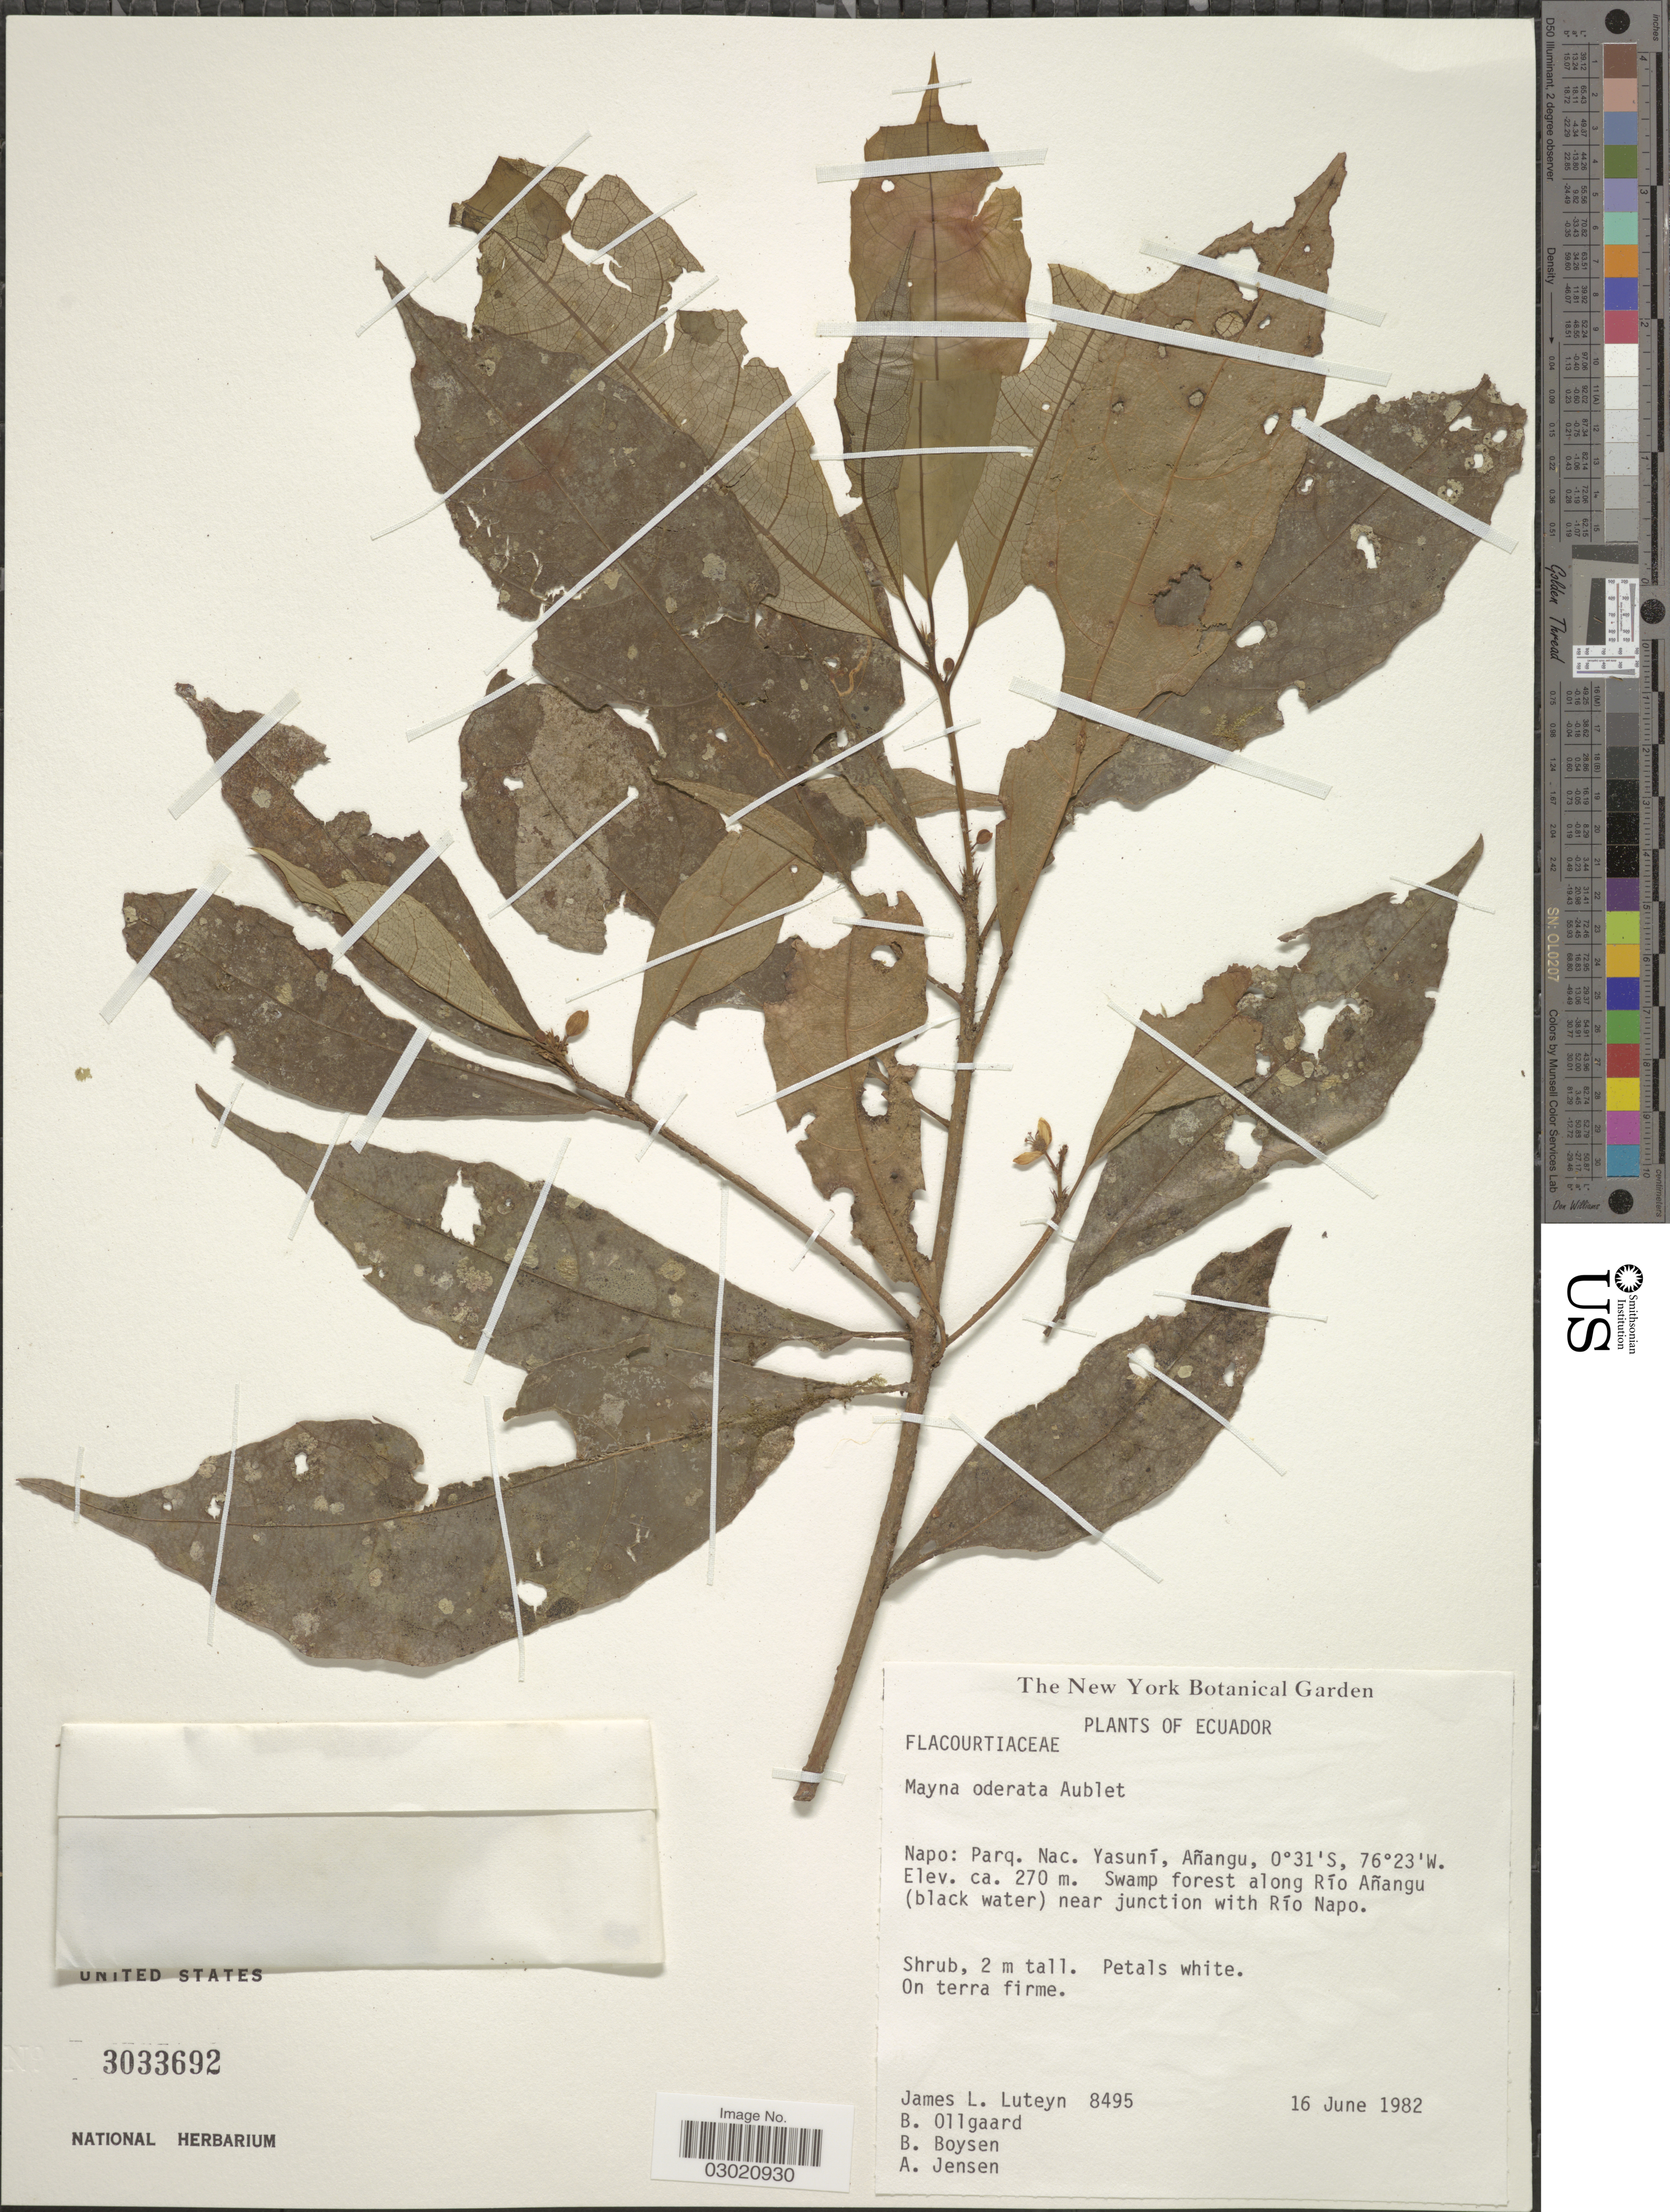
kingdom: Plantae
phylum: Tracheophyta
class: Magnoliopsida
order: Malpighiales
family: Achariaceae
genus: Mayna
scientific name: Mayna odorata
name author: Aubl.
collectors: J. L. Luteyn, B. Øllgaard, B. Boysen & A. Jensen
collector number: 8495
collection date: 1982-06-16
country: Ecuador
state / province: Napo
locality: Parq. Nac. Yasuní, Añangu. Swamp forest along Río Añangu (black water) near junction with Río Napo.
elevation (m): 270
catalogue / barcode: US 3033692